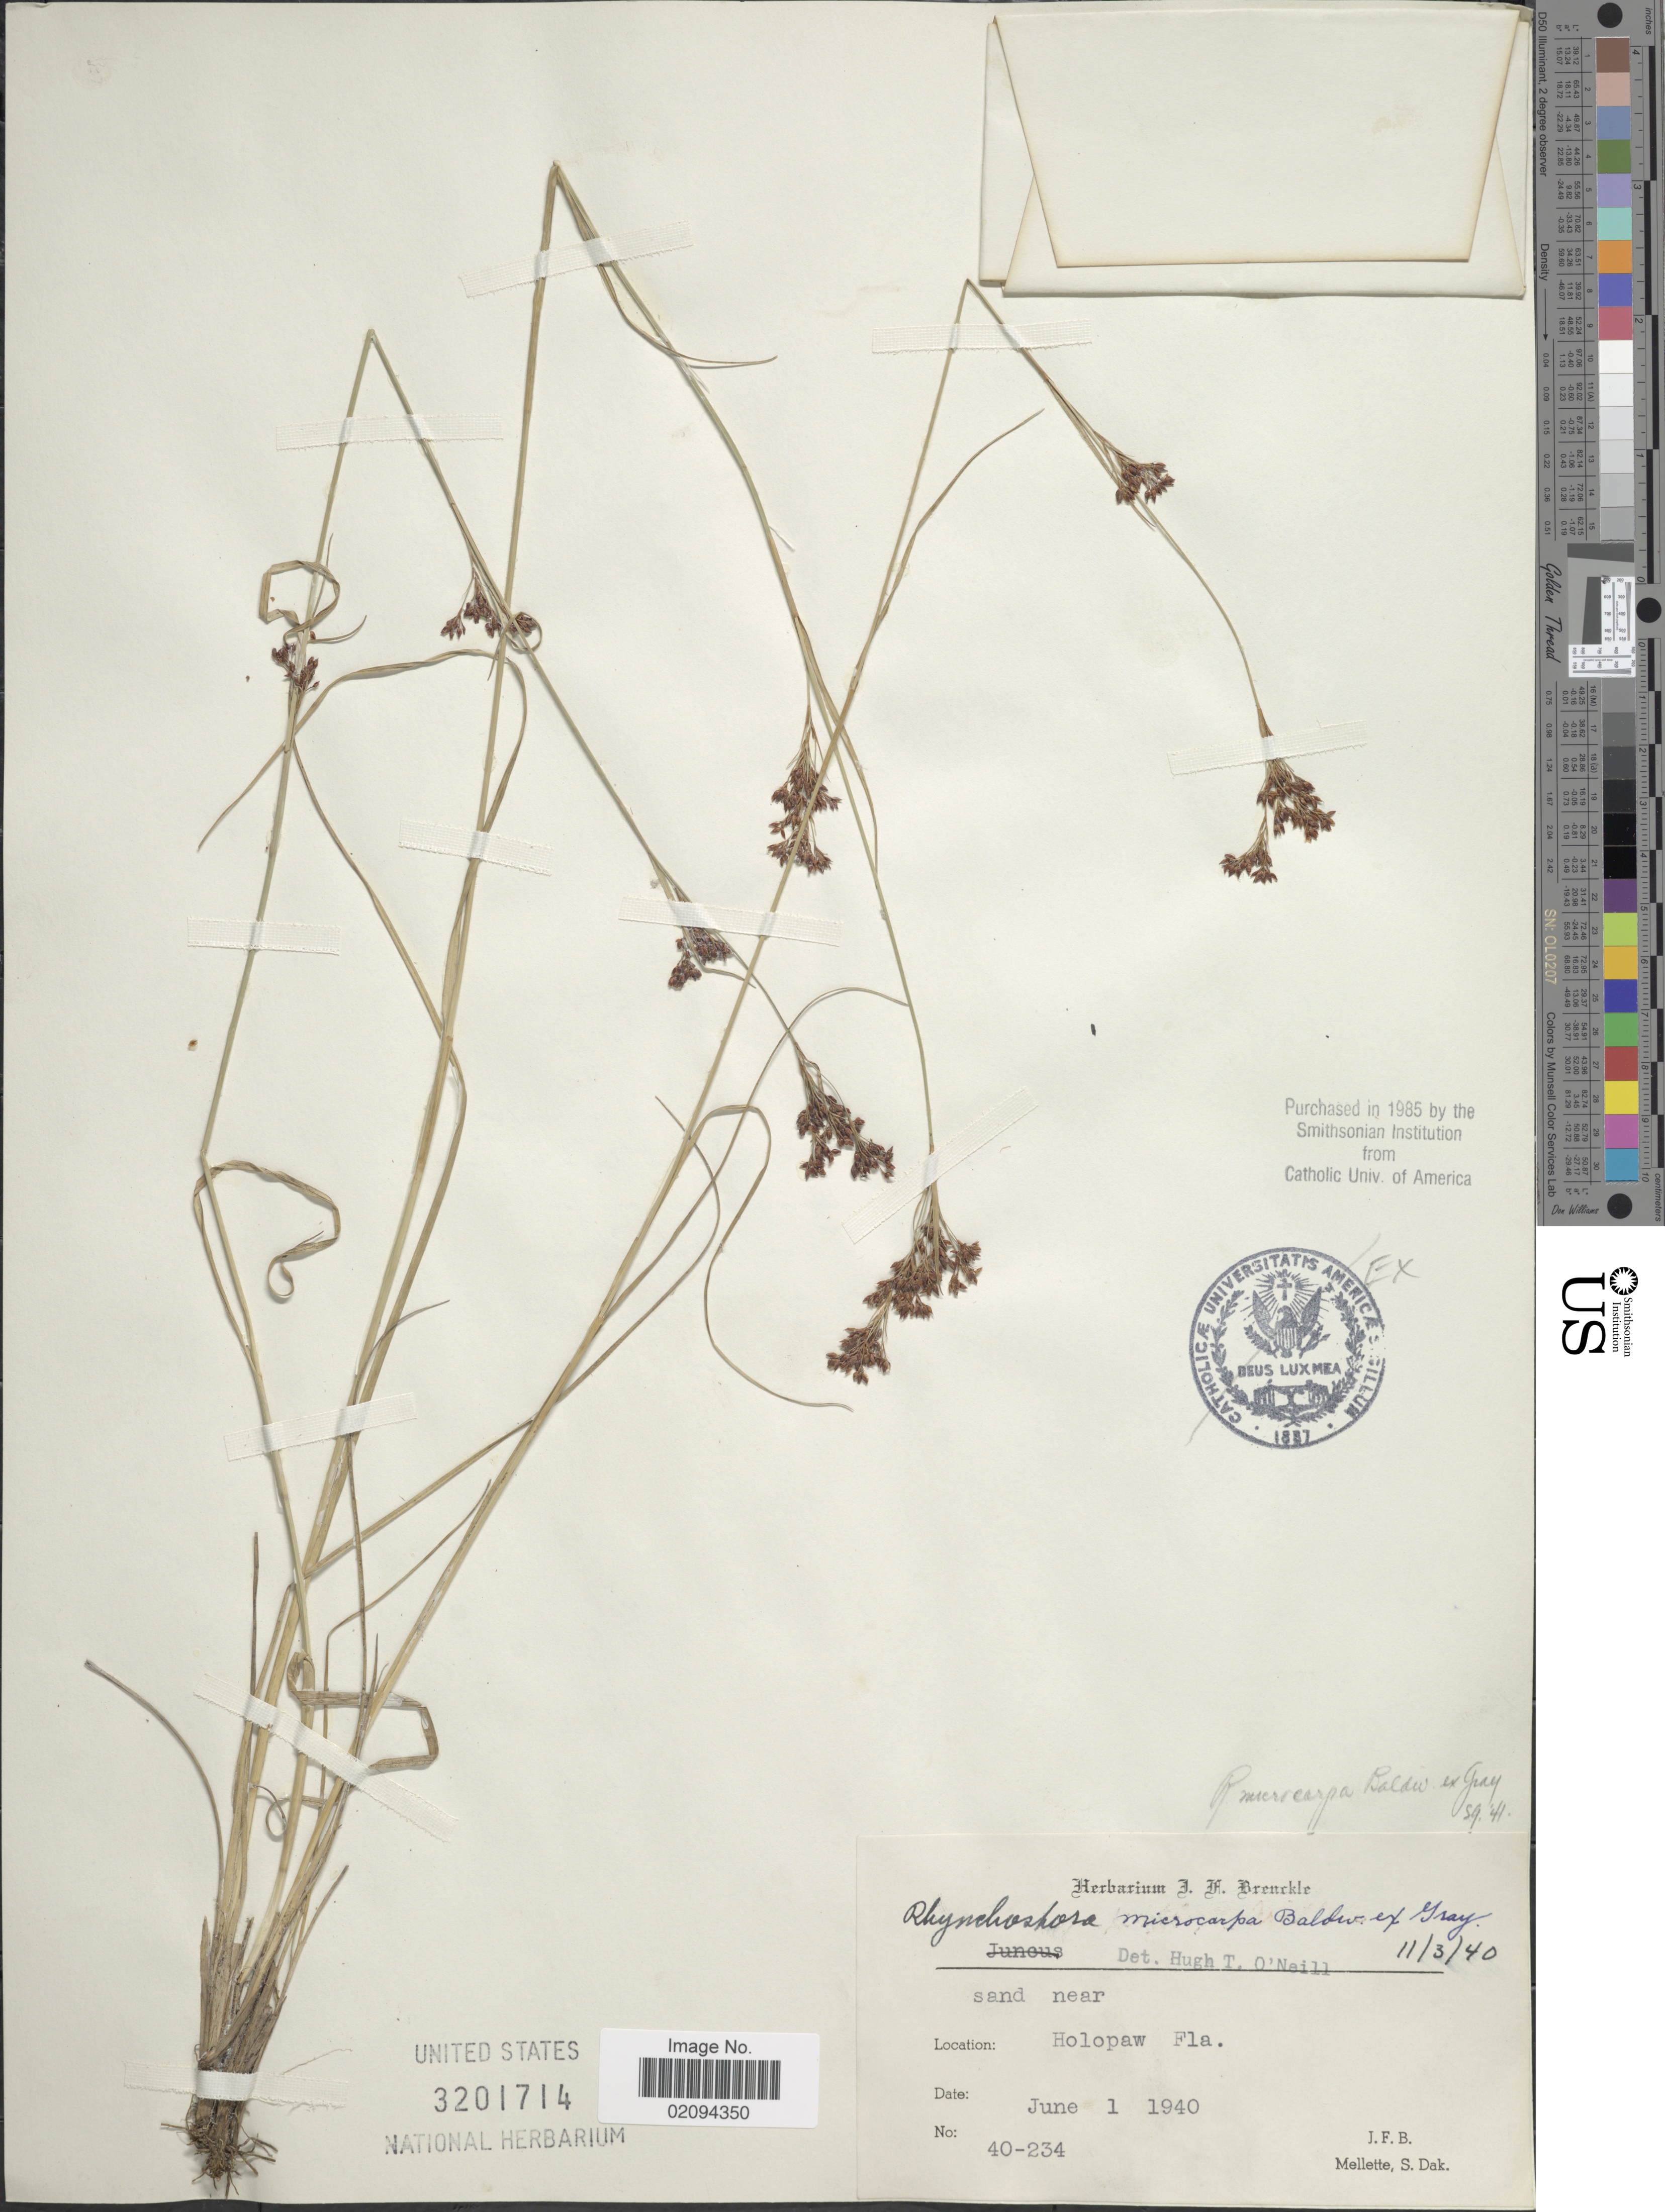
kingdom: Plantae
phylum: Tracheophyta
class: Liliopsida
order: Poales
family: Cyperaceae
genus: Rhynchospora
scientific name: Rhynchospora microcarpa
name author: Baldwin ex A. Gray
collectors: J. Brenckle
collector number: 40-234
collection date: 1940-06-01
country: United States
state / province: Florida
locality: Sand near Holopaw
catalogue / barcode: US 3201714